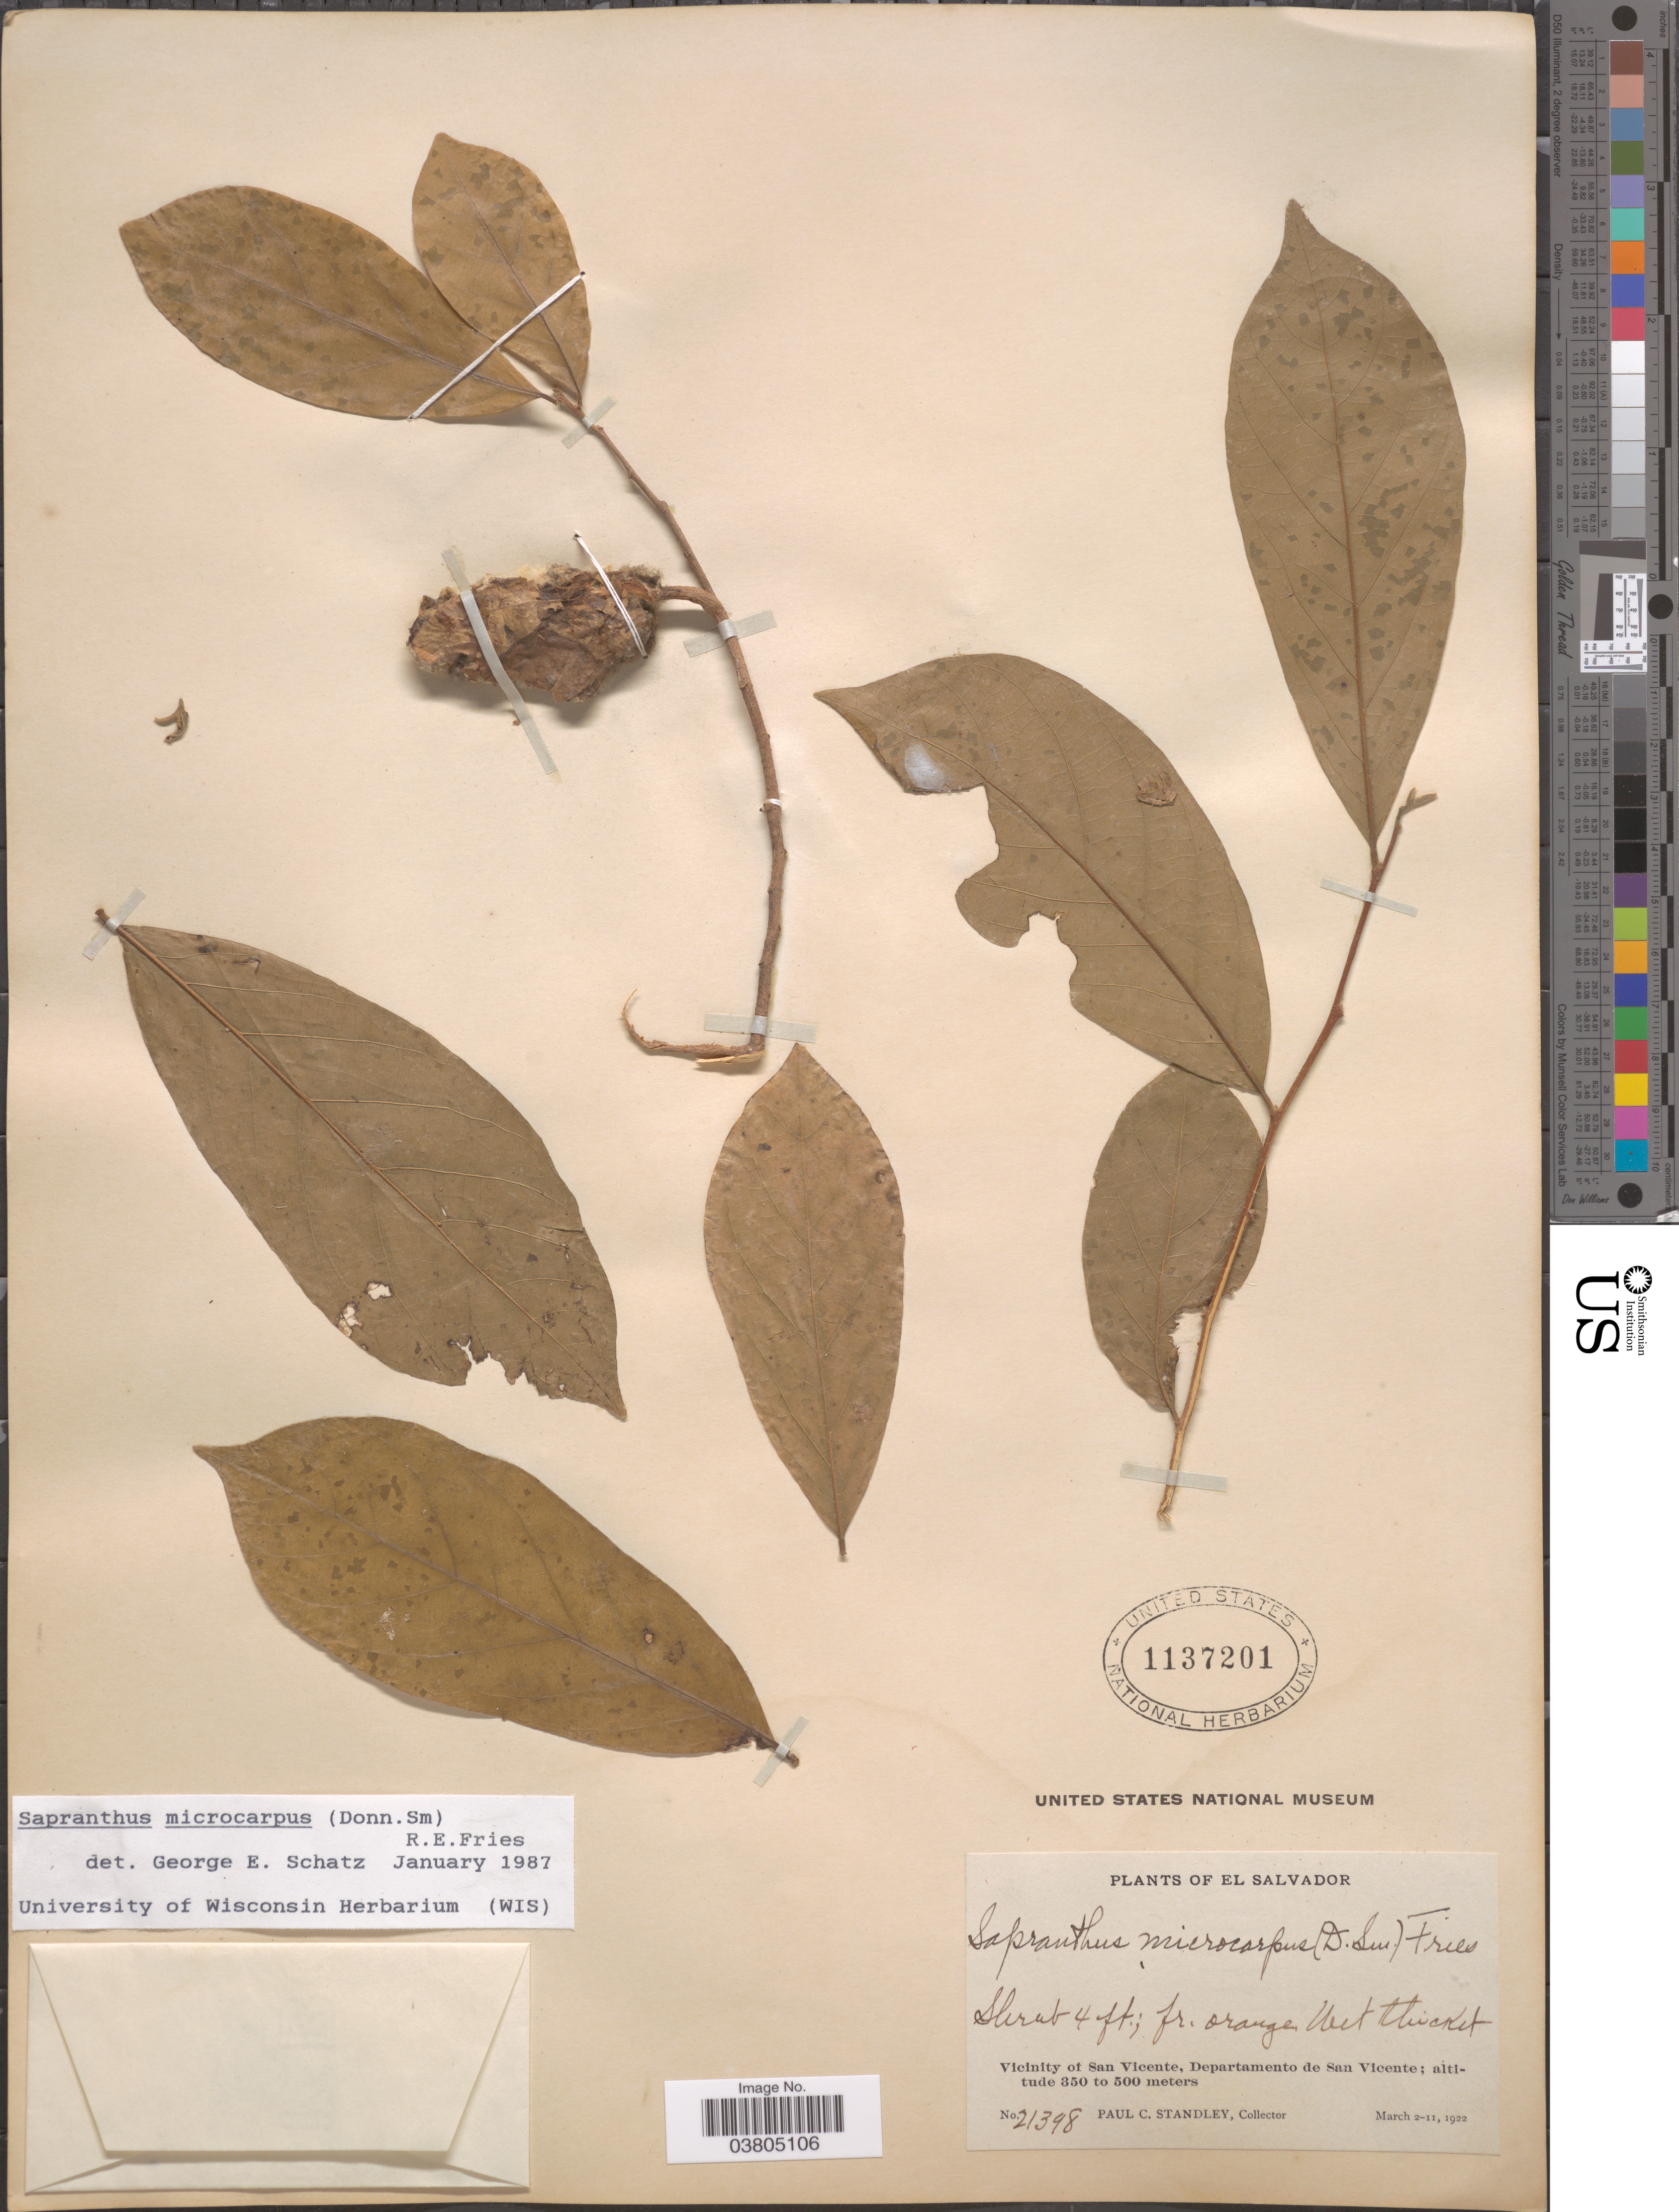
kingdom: Plantae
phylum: Tracheophyta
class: Magnoliopsida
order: Magnoliales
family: Annonaceae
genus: Sapranthus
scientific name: Sapranthus microcarpus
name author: (Donn. Sm.) R.E. Fr.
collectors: P. C. Standley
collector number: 21398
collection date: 1922-03-02/1922-03-11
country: El Salvador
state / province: San Vincente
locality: Vicinity of San Vicente, Departamento de San Vicente.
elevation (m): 350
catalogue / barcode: US 1137201